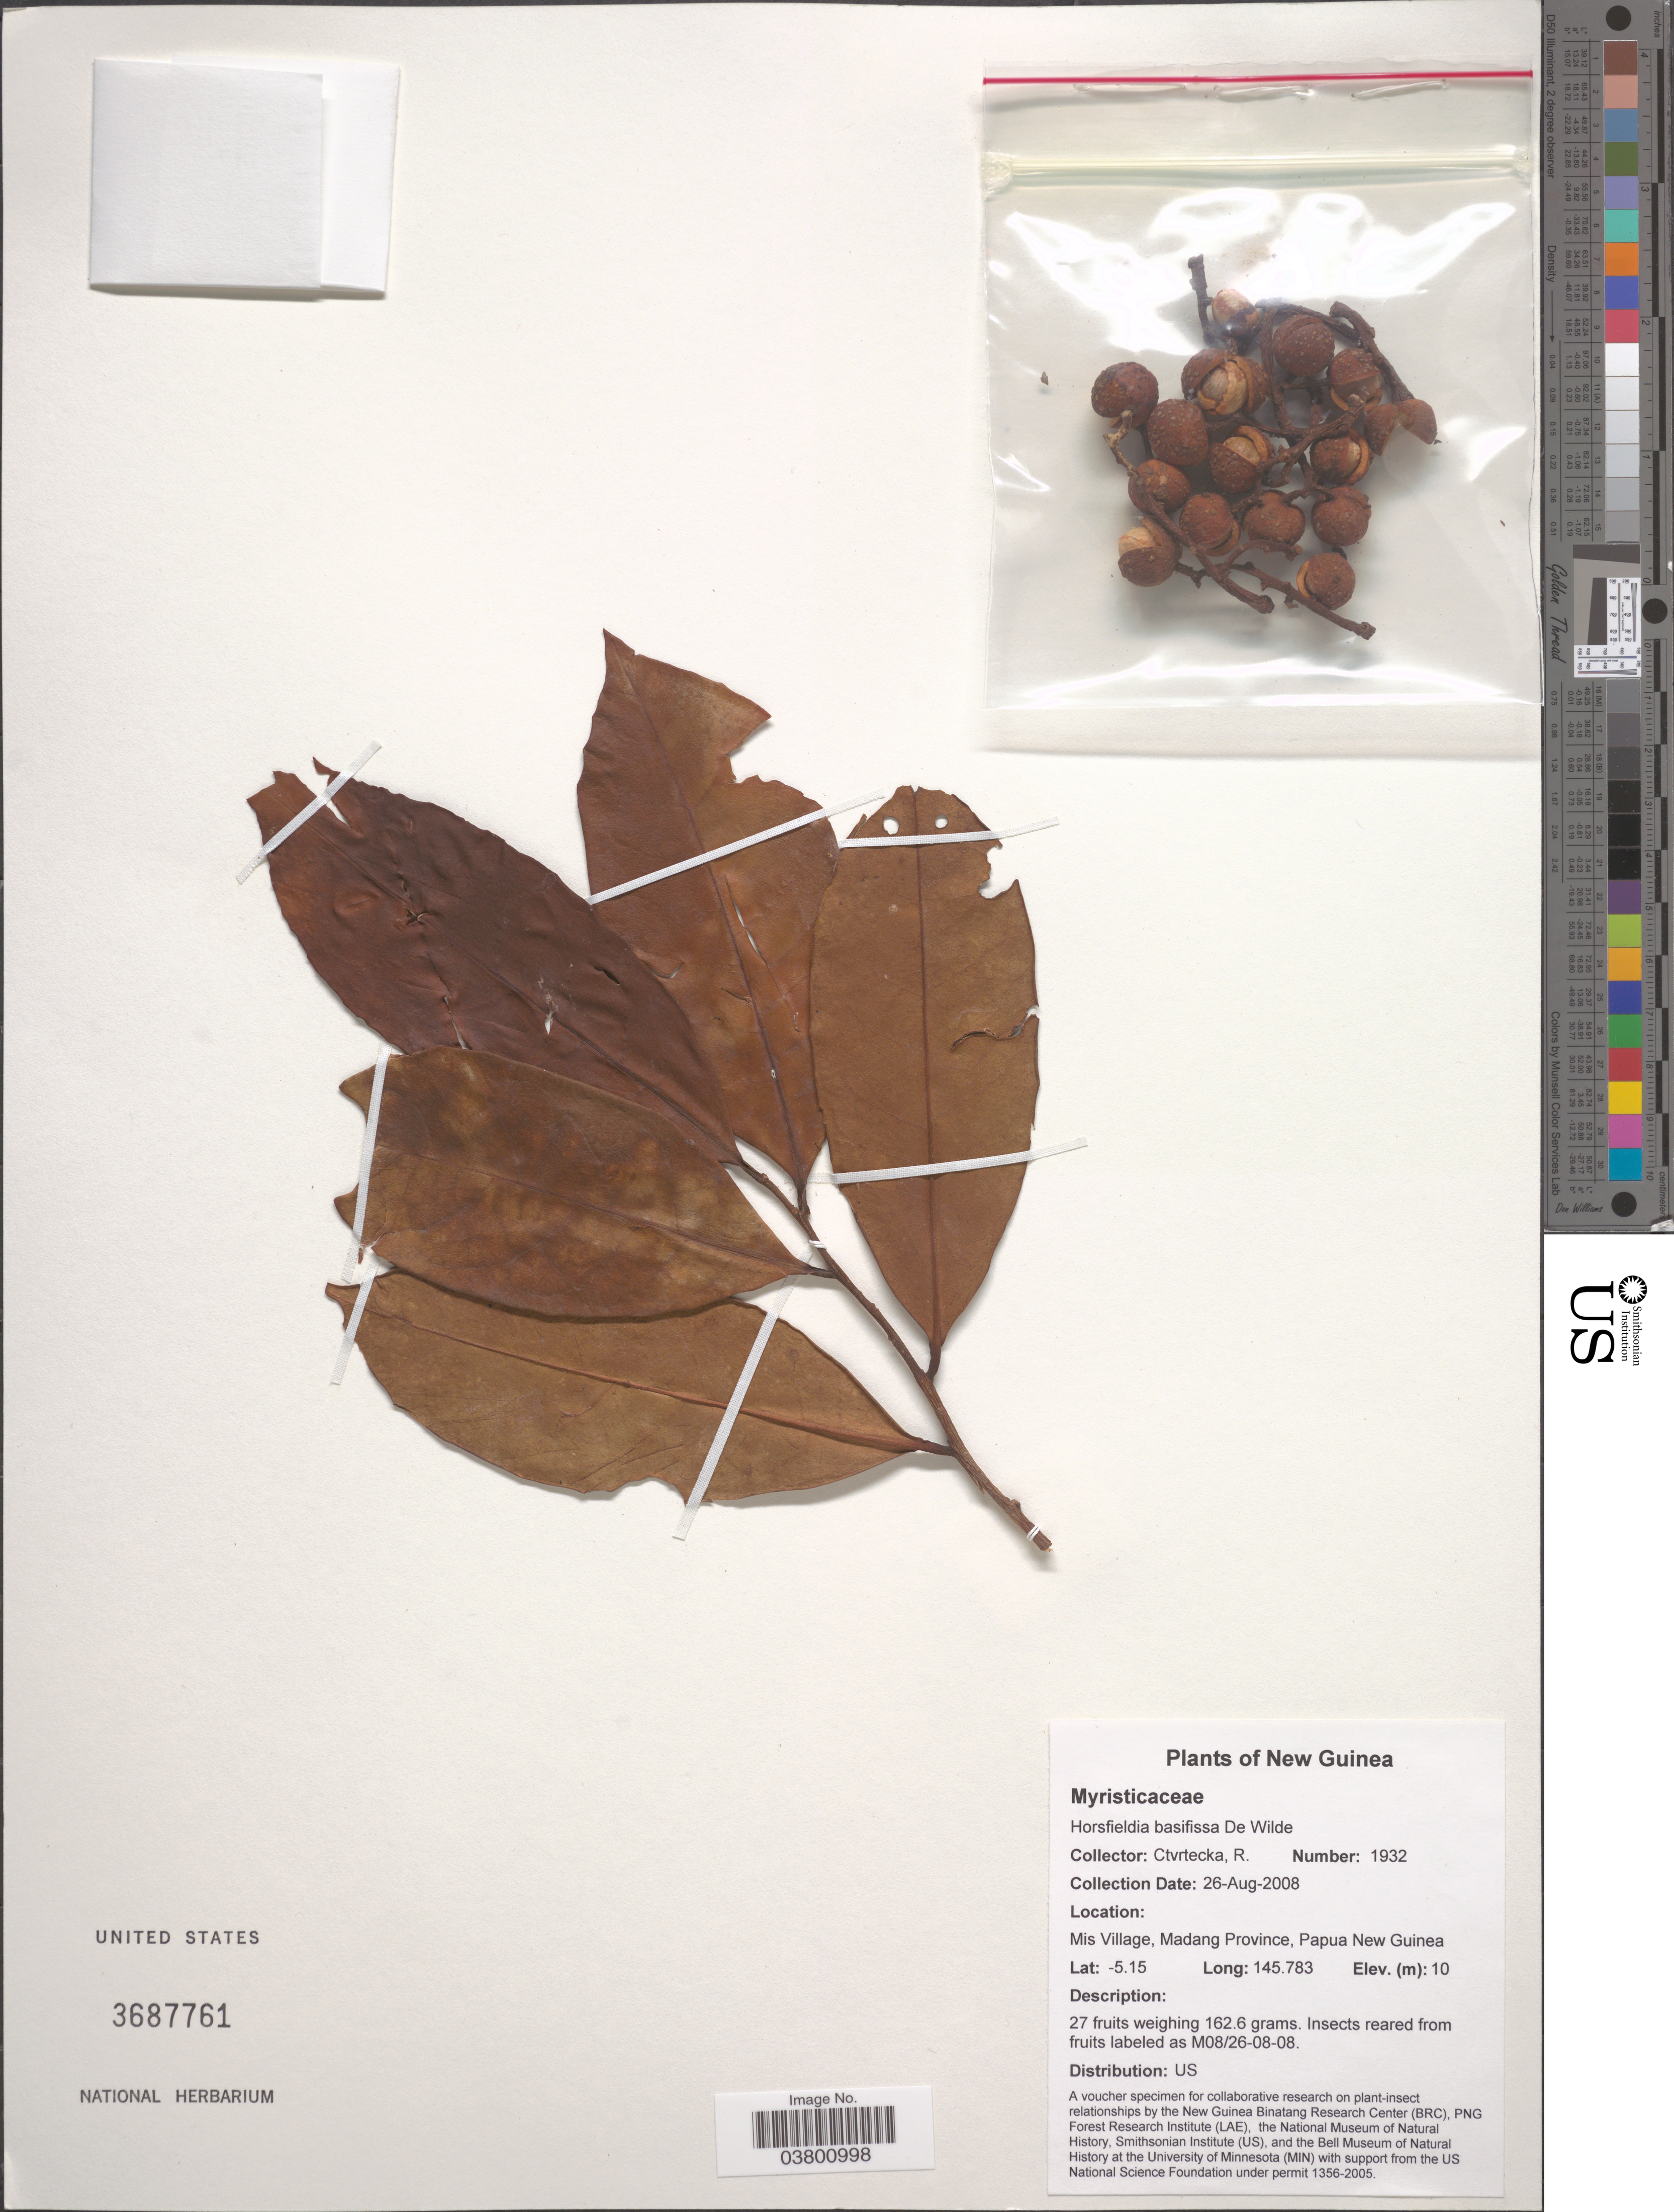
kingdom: Plantae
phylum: Tracheophyta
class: Magnoliopsida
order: Magnoliales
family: Myristicaceae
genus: Horsfieldia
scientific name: Horsfieldia basifissa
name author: W.J. de Wilde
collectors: R. Ctvrtecka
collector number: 1932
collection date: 2008-08-26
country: Papua New Guinea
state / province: Madang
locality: New Guinea. Mis Village.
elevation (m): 10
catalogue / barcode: US 3687761